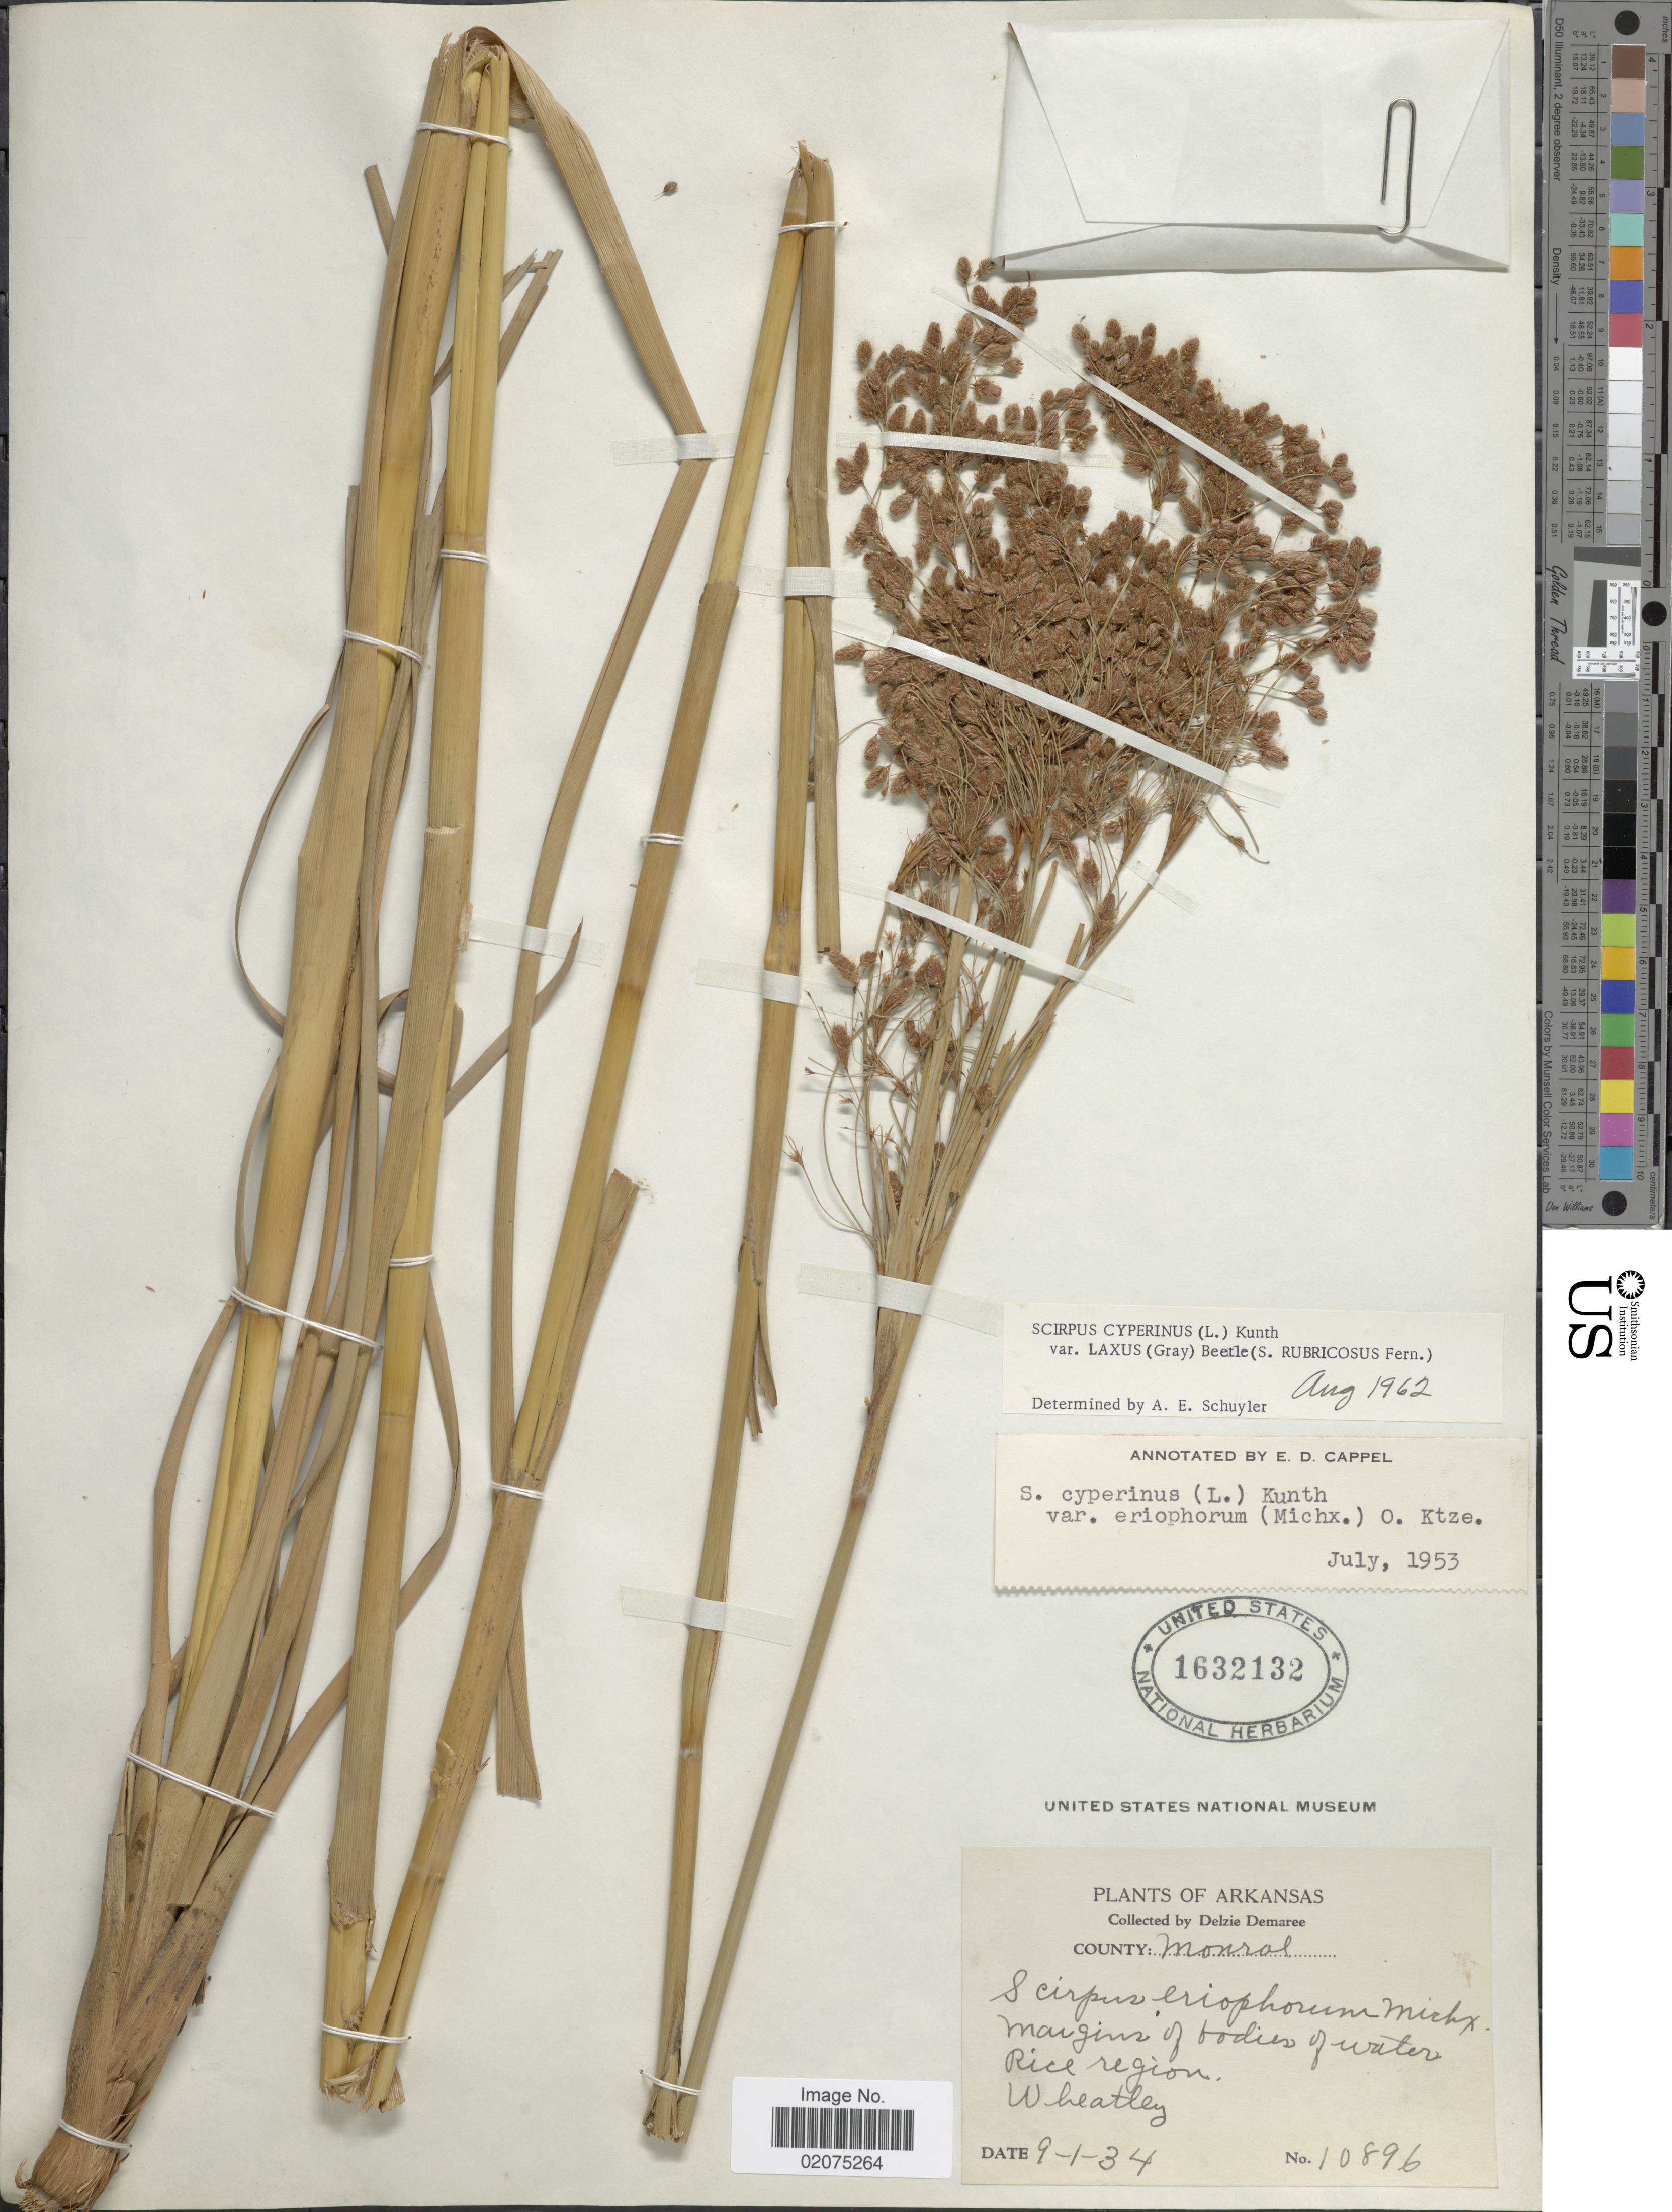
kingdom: Plantae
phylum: Tracheophyta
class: Liliopsida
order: Poales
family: Cyperaceae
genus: Scirpus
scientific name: Scirpus cyperinus var. laxus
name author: (A. Gray) Beetle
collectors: D. Demaree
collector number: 10896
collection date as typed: Transcribed d/m/y: 1/9/34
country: United States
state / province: Arkansas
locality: County Monral, Rice region, Wheatley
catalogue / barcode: US 1632132